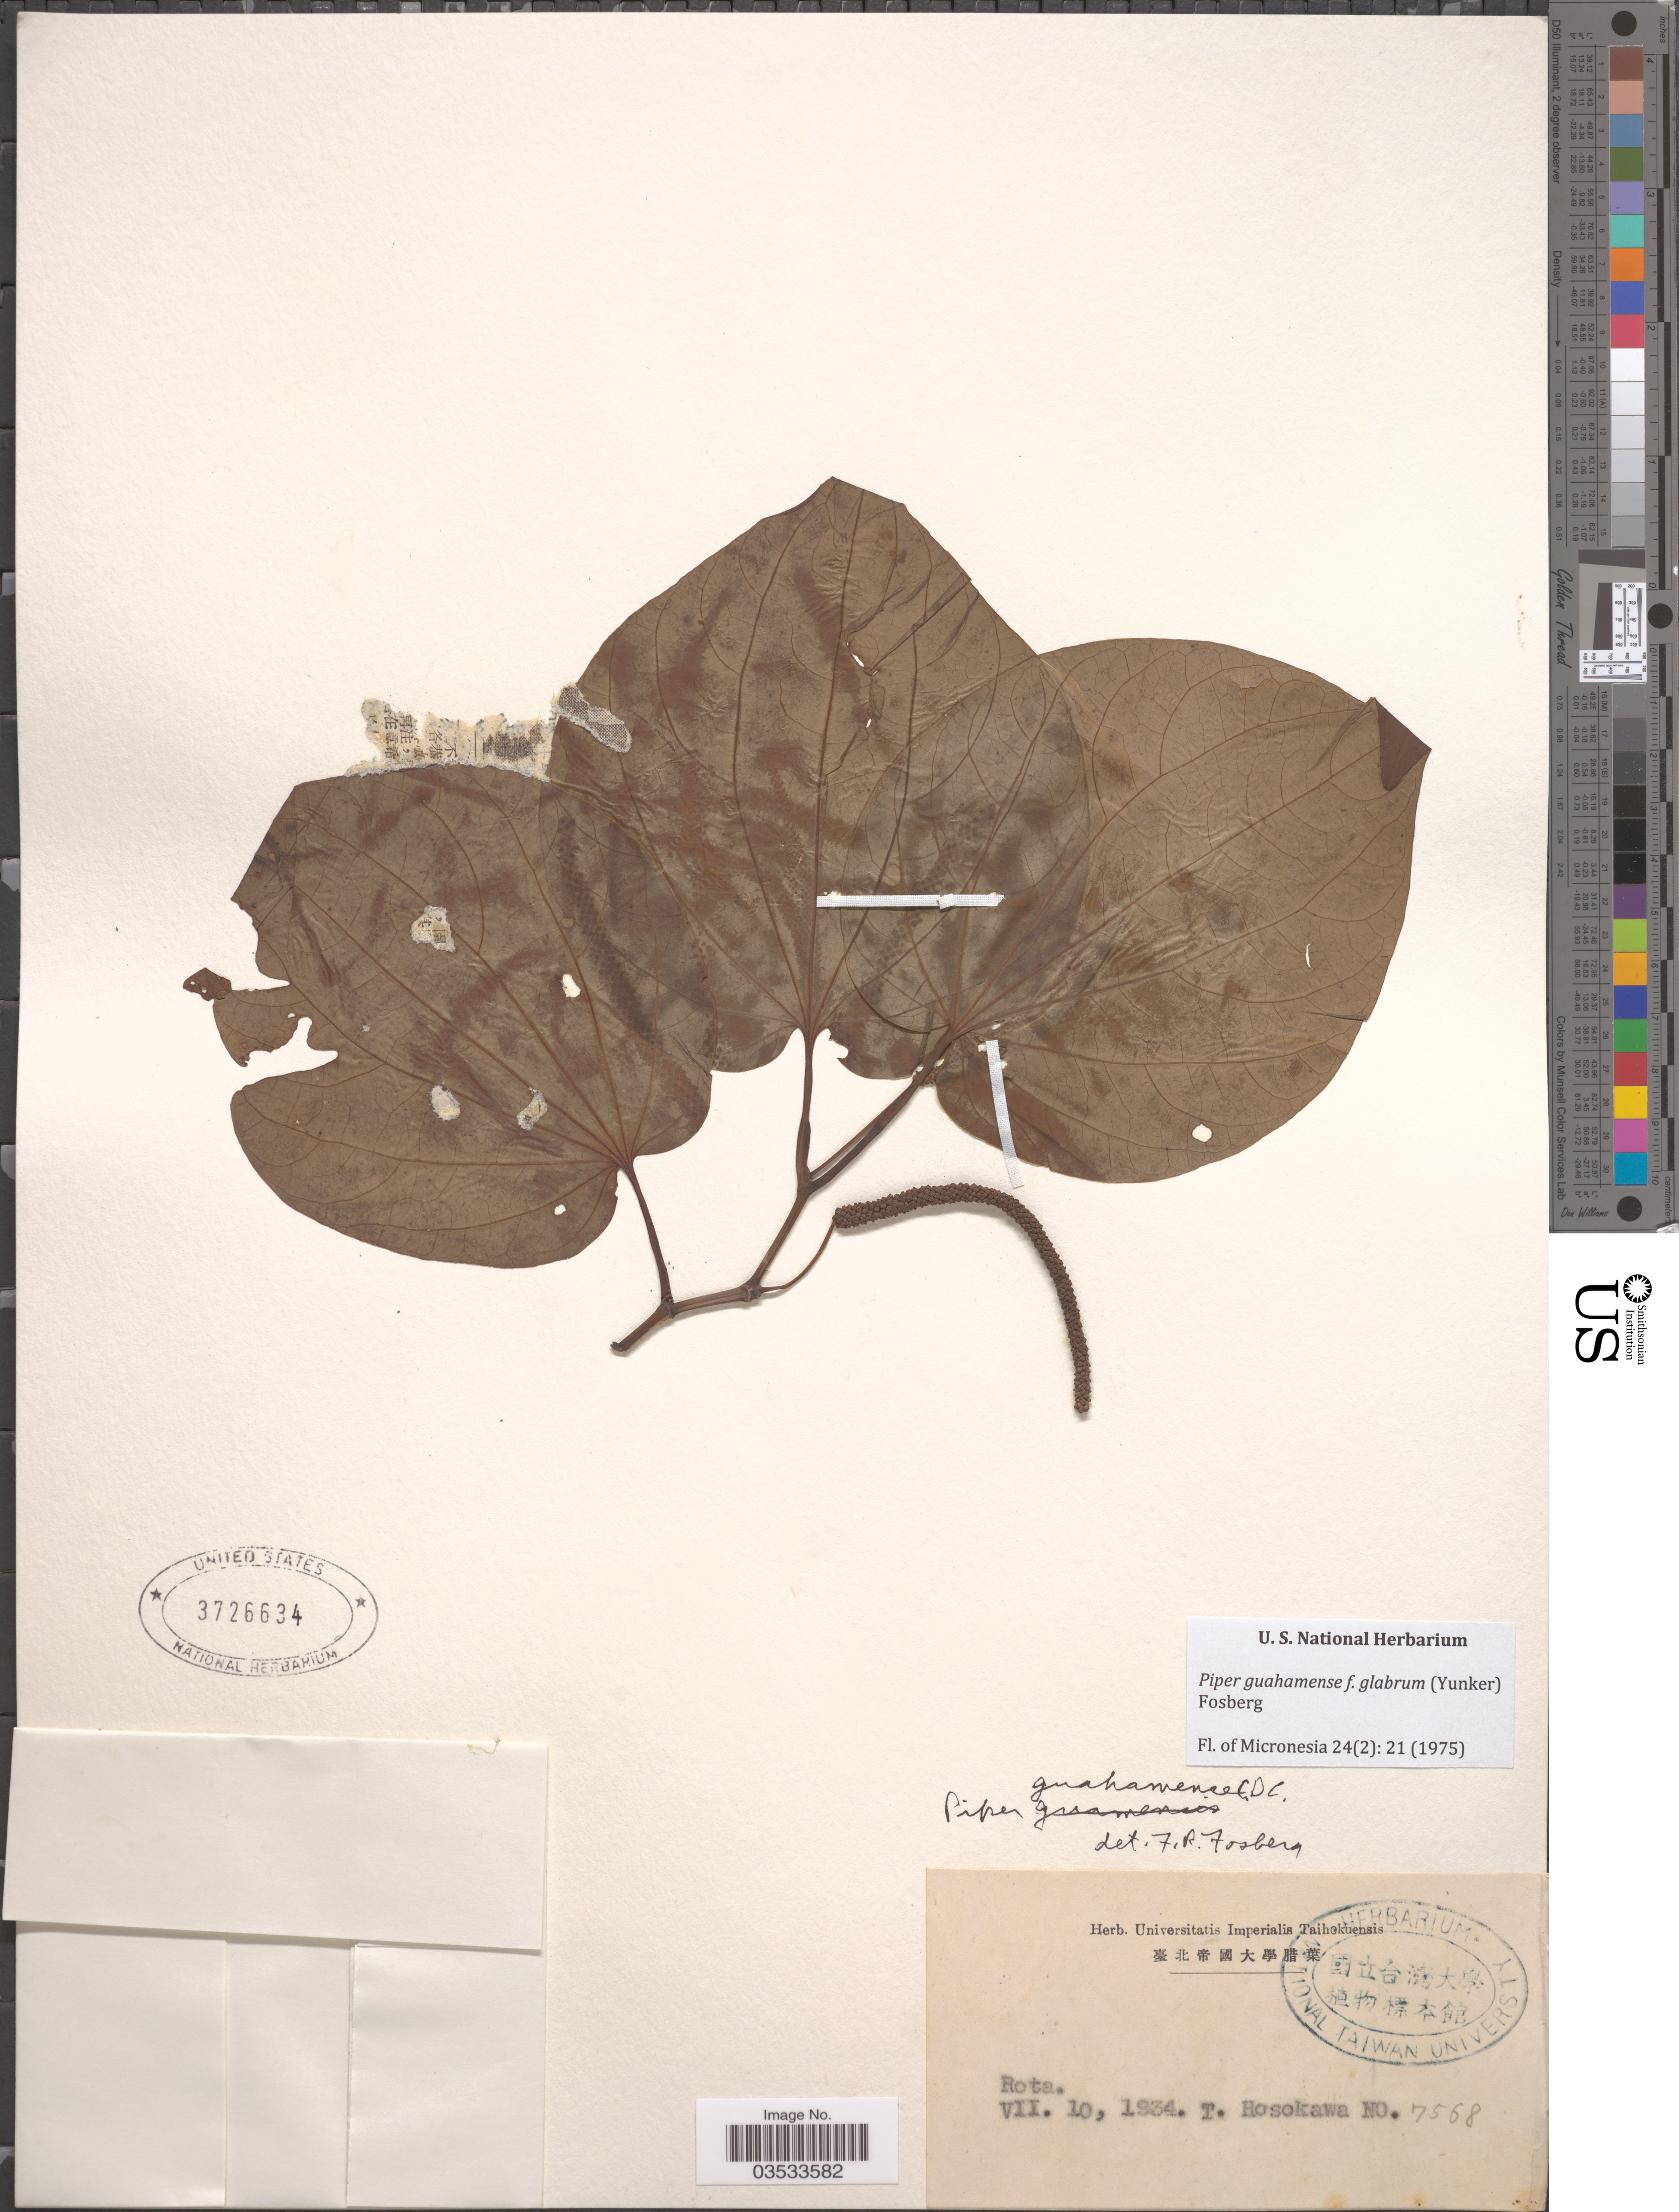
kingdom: Plantae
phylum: Tracheophyta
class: Magnoliopsida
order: Piperales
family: Piperaceae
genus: Piper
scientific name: Piper guahamense f. glabrum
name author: (Yunck.) A.C. Sm.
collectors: T. Hosokawa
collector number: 7568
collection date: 1934-07-10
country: Northern Mariana Islands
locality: Rota.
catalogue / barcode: US 3726634